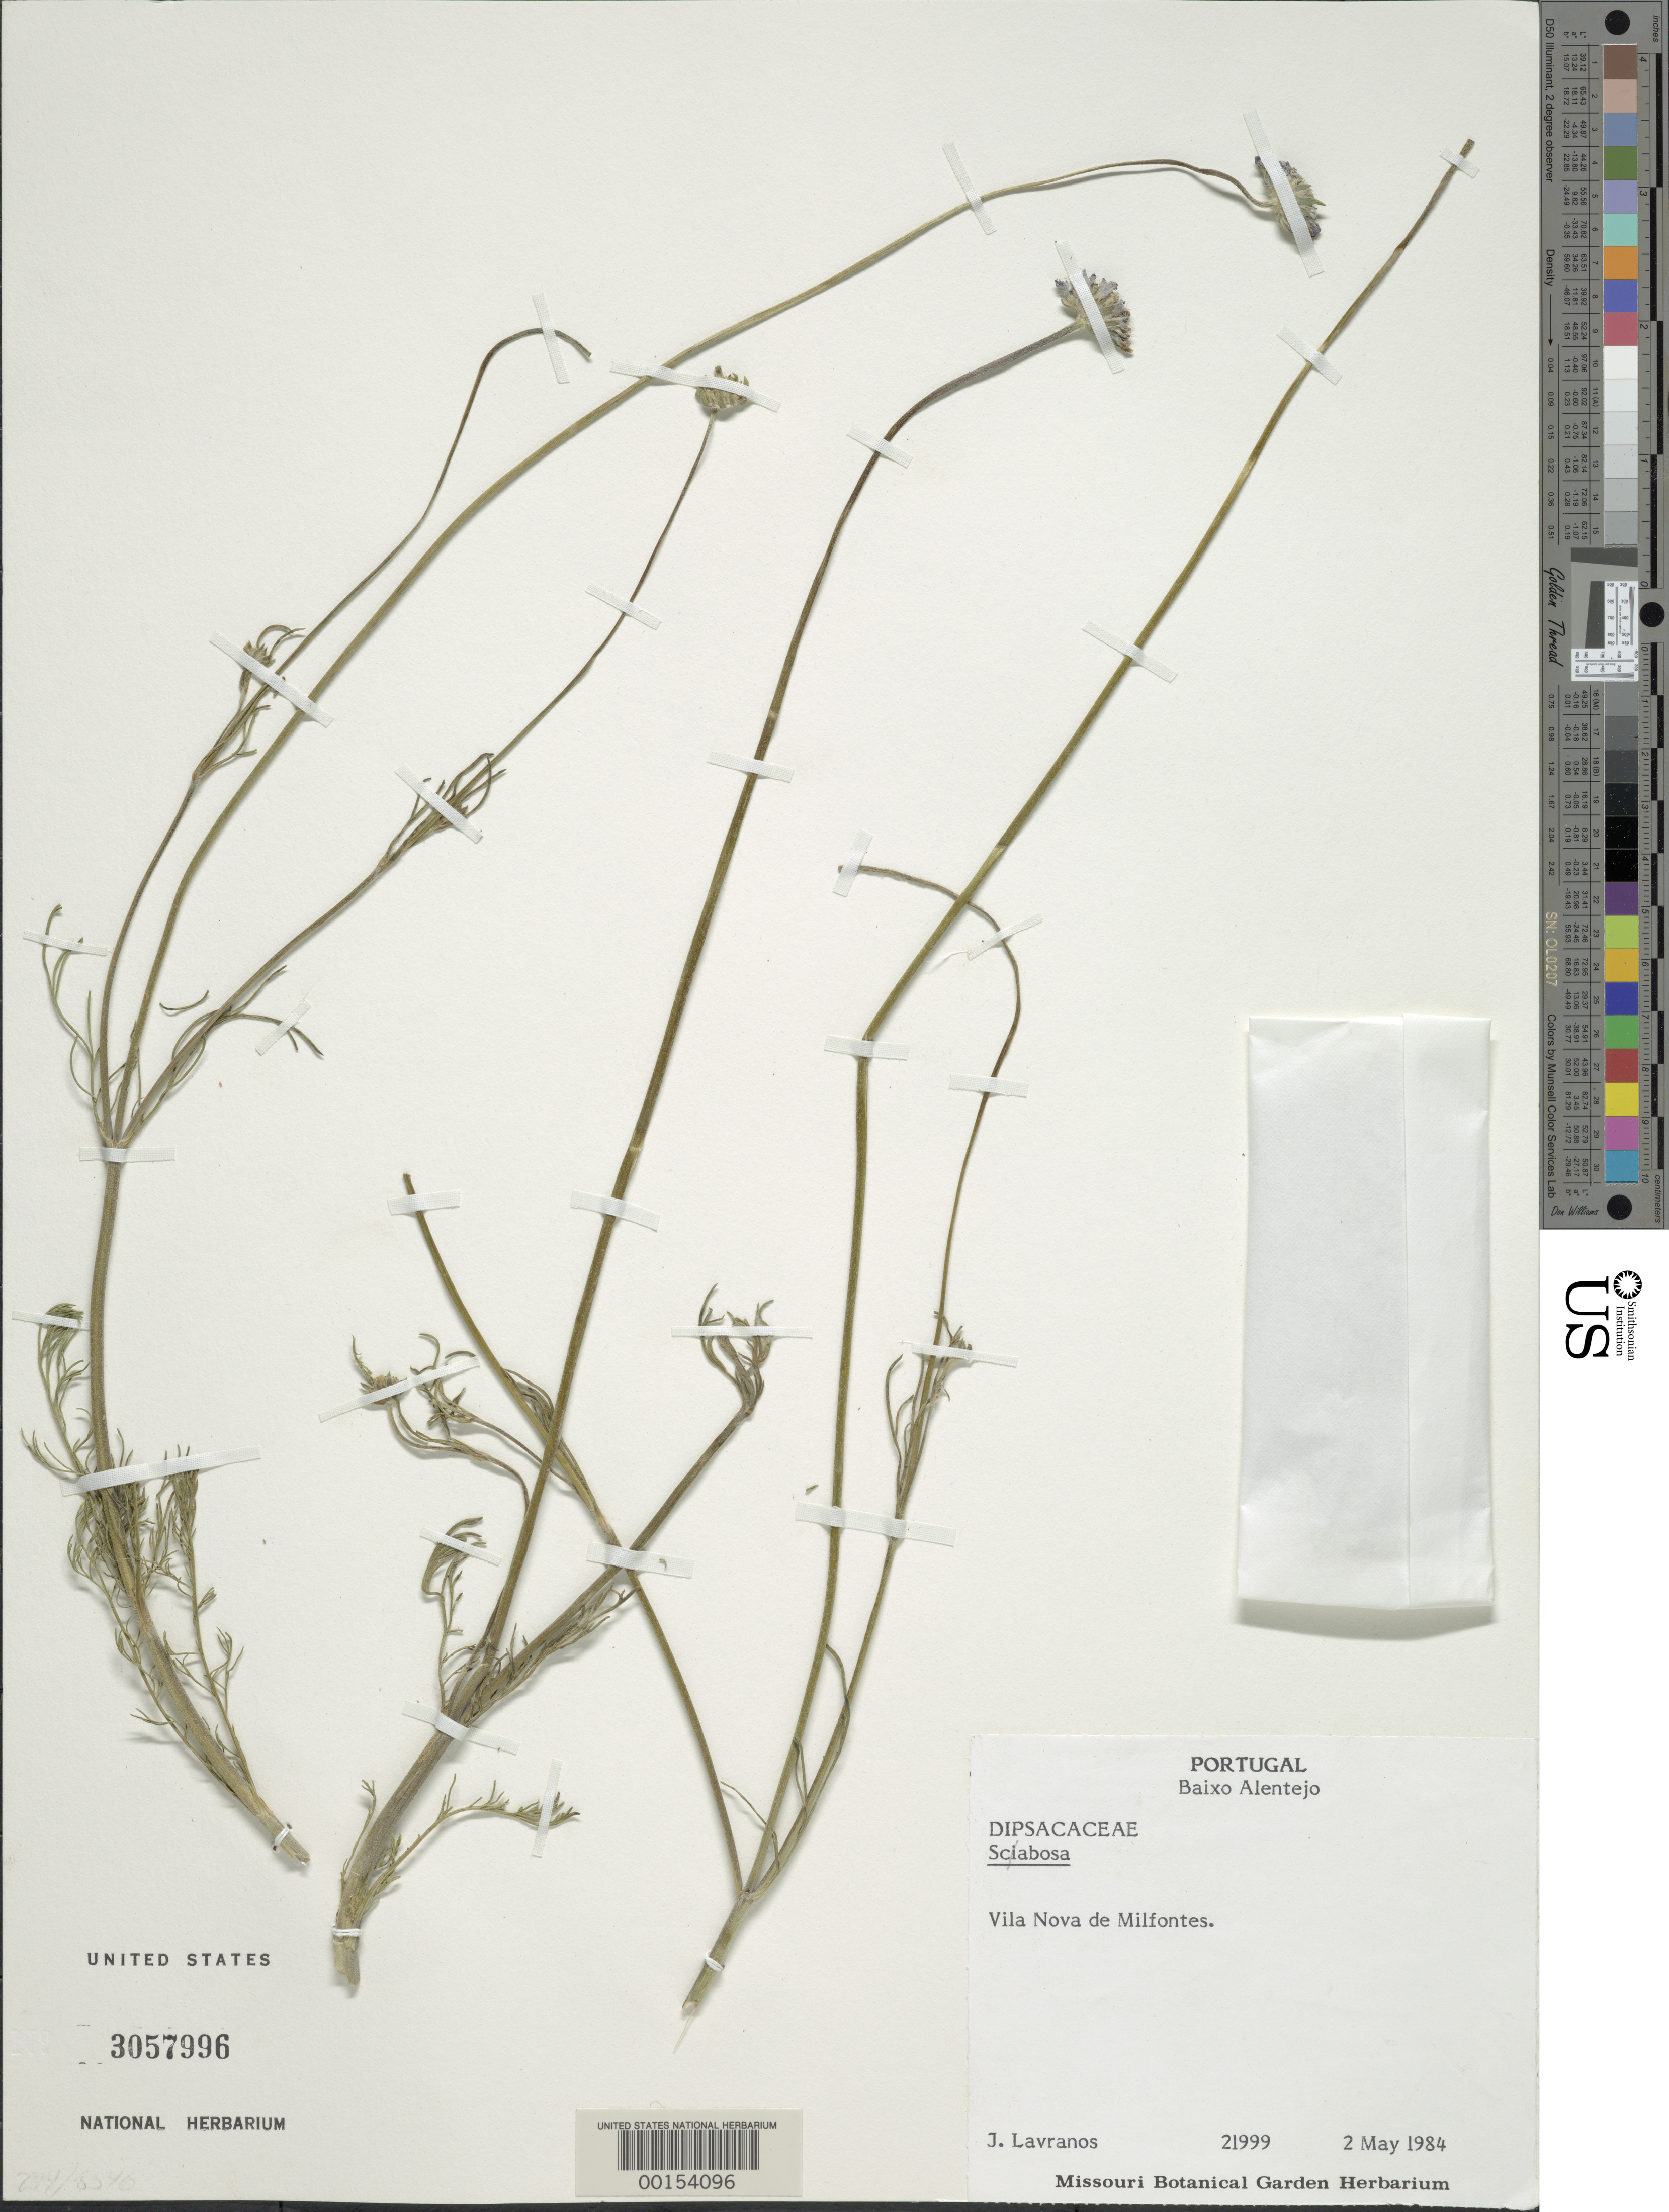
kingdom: Plantae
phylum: Tracheophyta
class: Magnoliopsida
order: Dipsacales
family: Caprifoliaceae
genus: Scabiosa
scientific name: Scabiosa sp.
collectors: J. Lavranos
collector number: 21999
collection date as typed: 02 May 1984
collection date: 1984-05-02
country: Portugal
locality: Vila Nova de Milfontes, Baixo Alentejo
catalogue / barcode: US 3057996